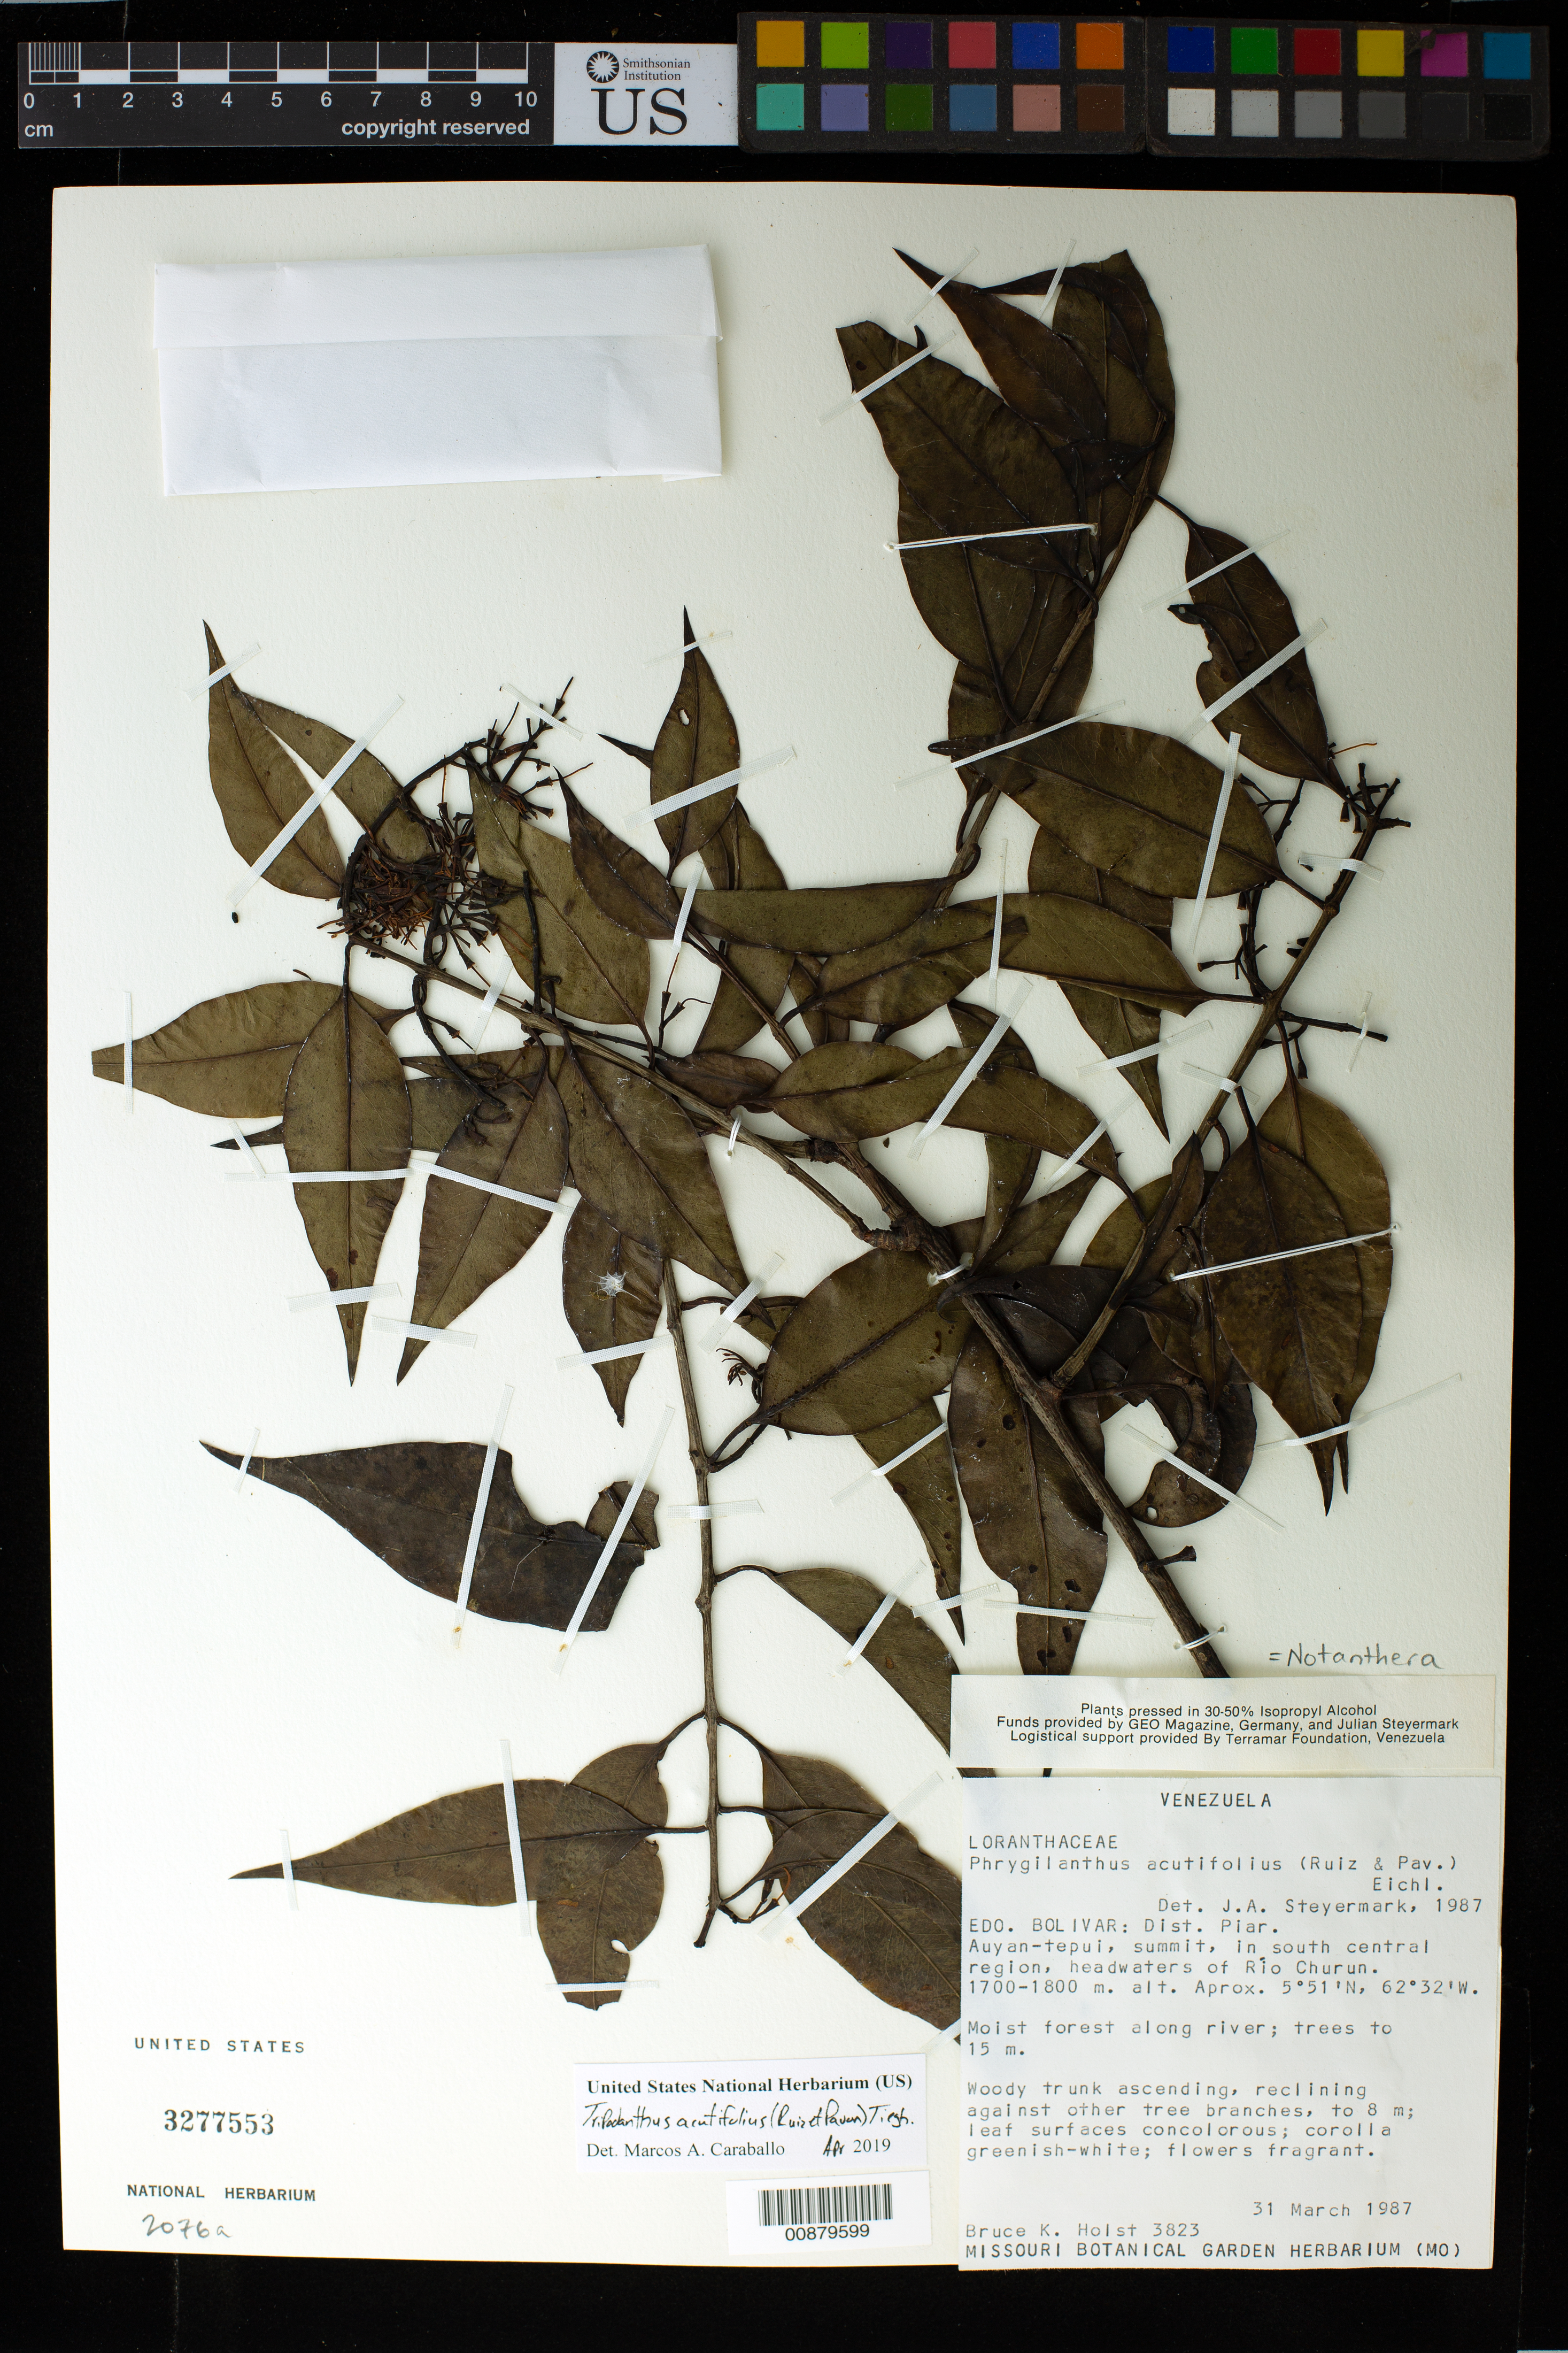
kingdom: Plantae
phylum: Tracheophyta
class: Magnoliopsida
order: Santalales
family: Loranthaceae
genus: Tripodanthus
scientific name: Tripodanthus acutifolius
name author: Tiegh.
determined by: Caraballo-Ortiz, Marcos A., (MISS), University of Mississippi (UNITED STATES)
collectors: B. Holst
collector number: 3823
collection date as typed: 31-Mar-87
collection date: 1987-03-31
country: Venezuela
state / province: Bolívar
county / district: Piar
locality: Auyan-tepuí, summit, south-central region, headwaters of Río Churún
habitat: Moist forest along river, trees to 15m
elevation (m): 1700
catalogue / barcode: US 3277553